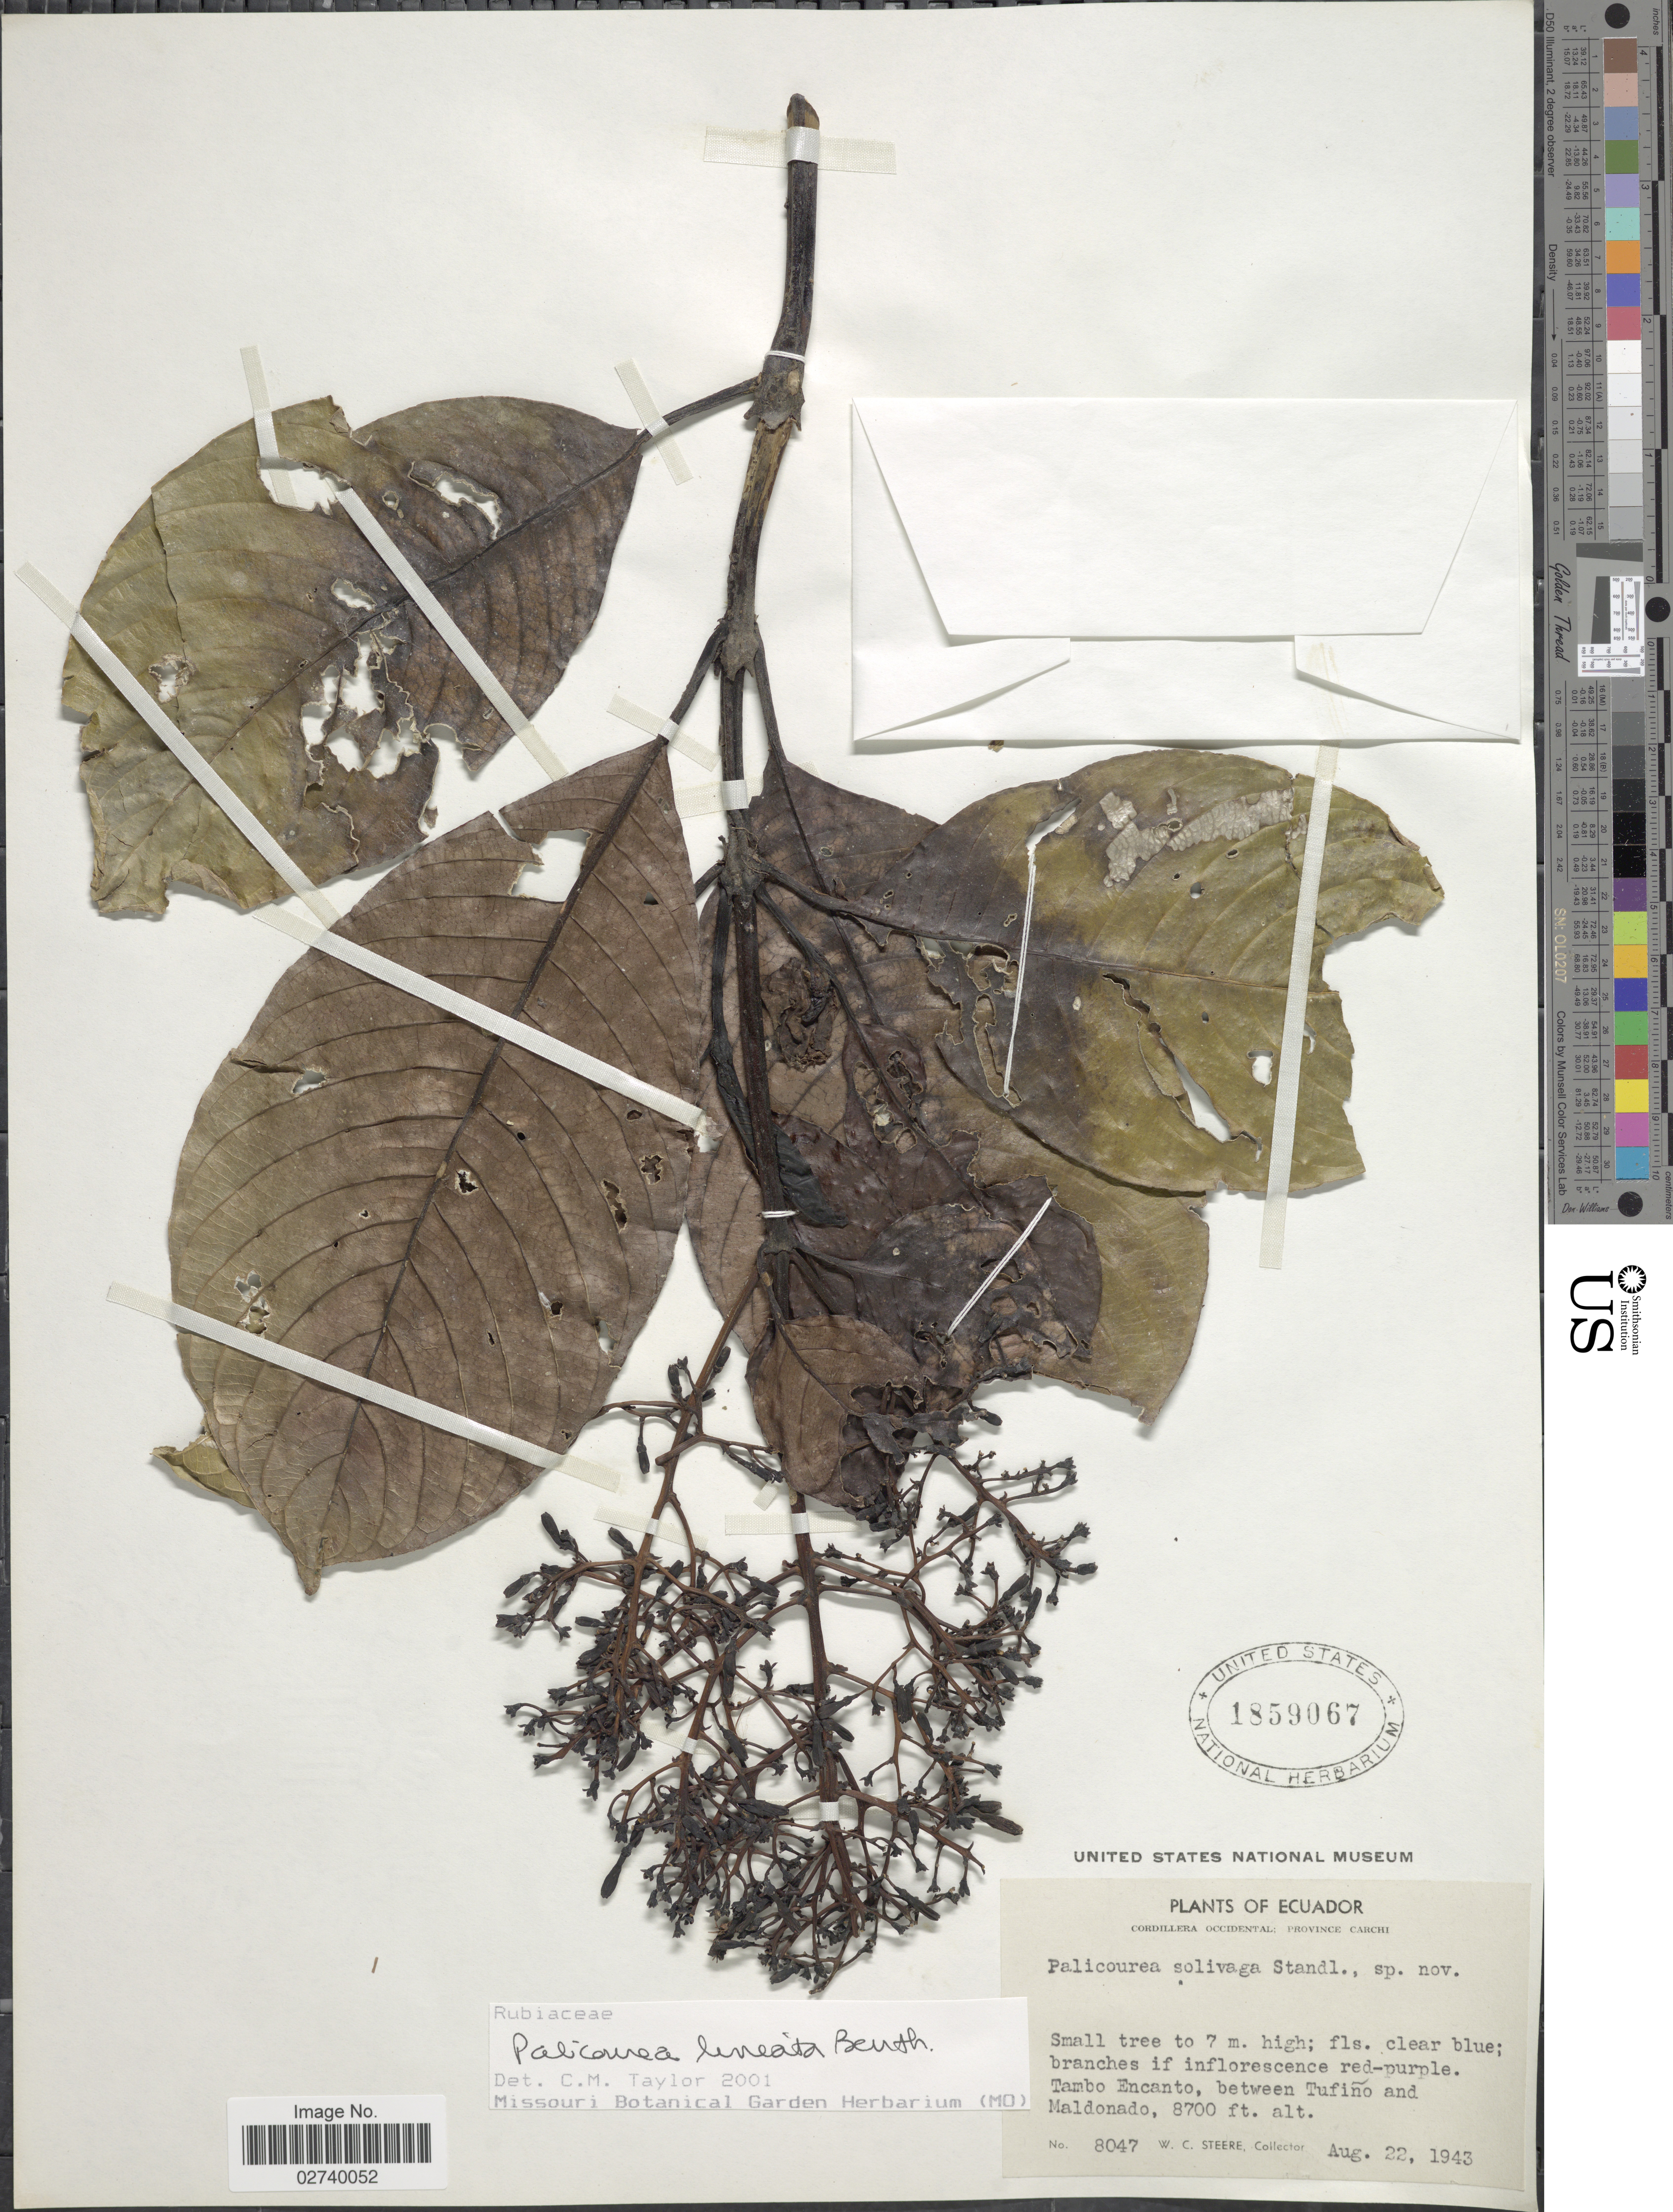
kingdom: Plantae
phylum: Tracheophyta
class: Magnoliopsida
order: Gentianales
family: Rubiaceae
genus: Palicourea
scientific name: Palicourea lineata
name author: Benth.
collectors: W. C. Steere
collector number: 8047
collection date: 1943-08-22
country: Ecuador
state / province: Carchi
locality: Cordillera Occidental. Tambo Encanto, between Tufiño and Maldonado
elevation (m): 2652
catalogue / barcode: US 1859067